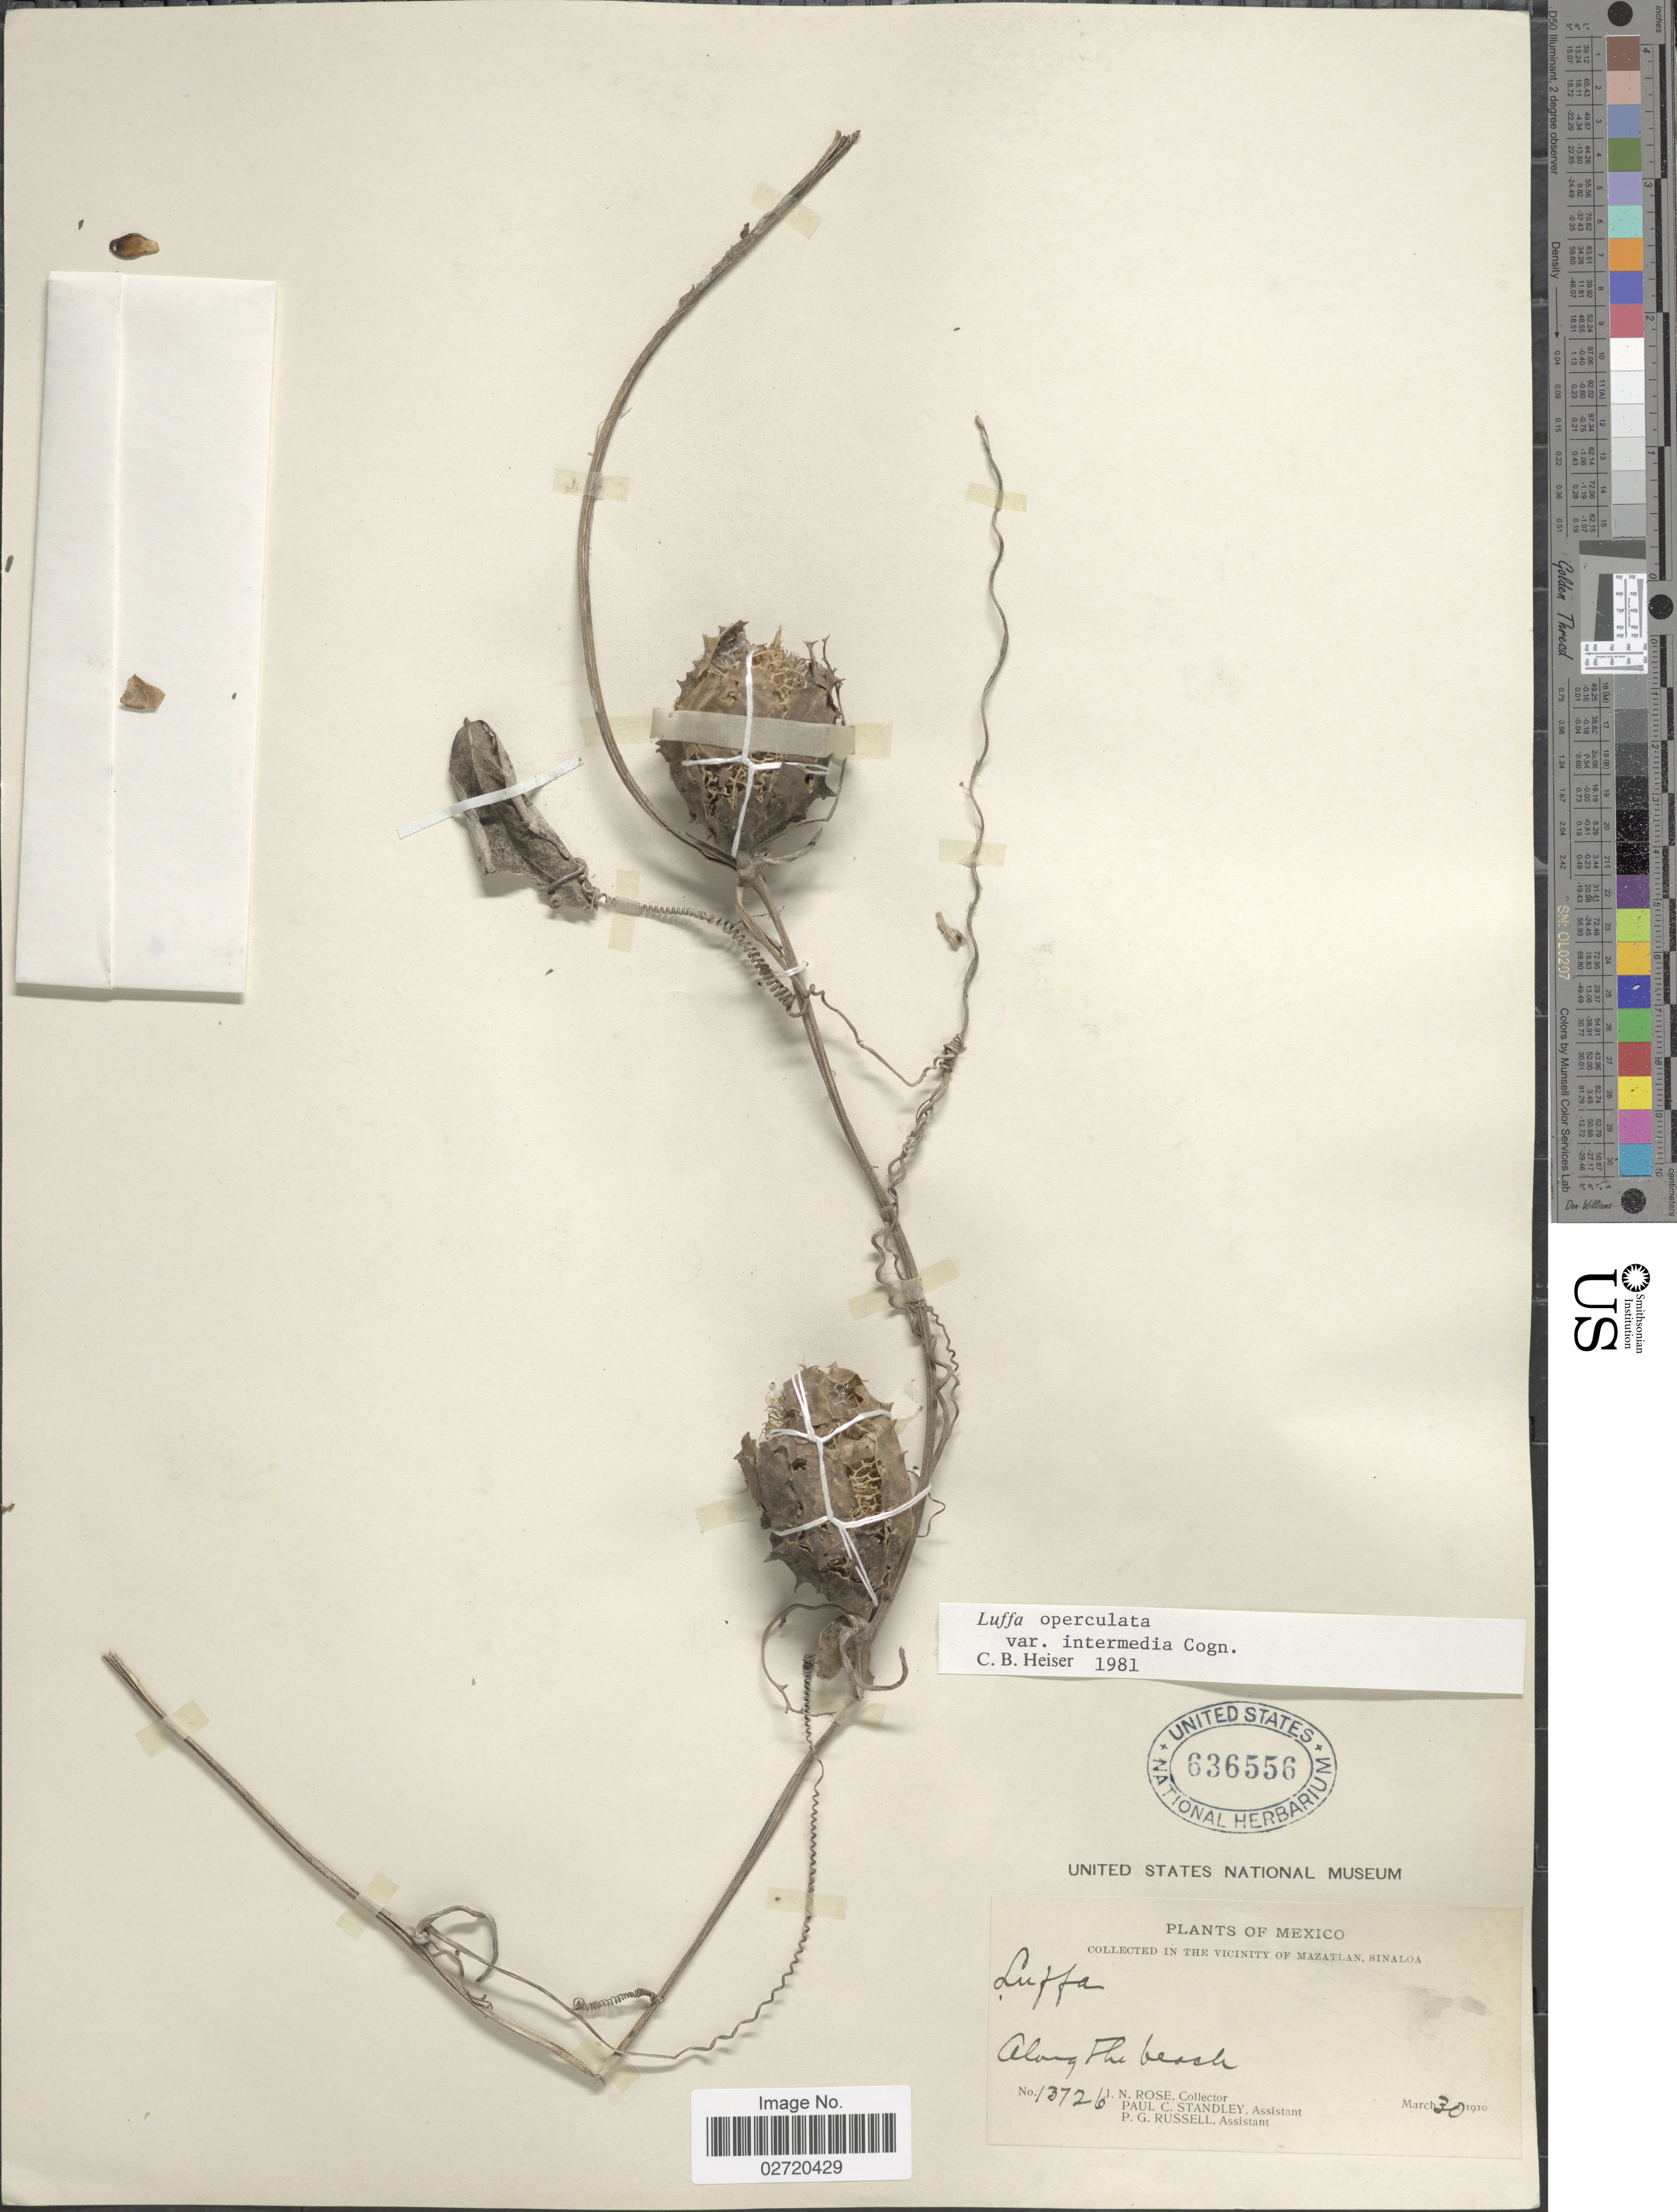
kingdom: Plantae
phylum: Tracheophyta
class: Magnoliopsida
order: Cucurbitales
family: Cucurbitaceae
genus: Luffa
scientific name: Luffa operculata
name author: (L.) Cogn.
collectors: J. N. Rose, P. C. Standley & P. G. Russell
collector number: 13726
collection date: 1910-03-30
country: Mexico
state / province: Sinaloa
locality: In the Vicinity of Mazatlan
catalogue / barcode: US 636556